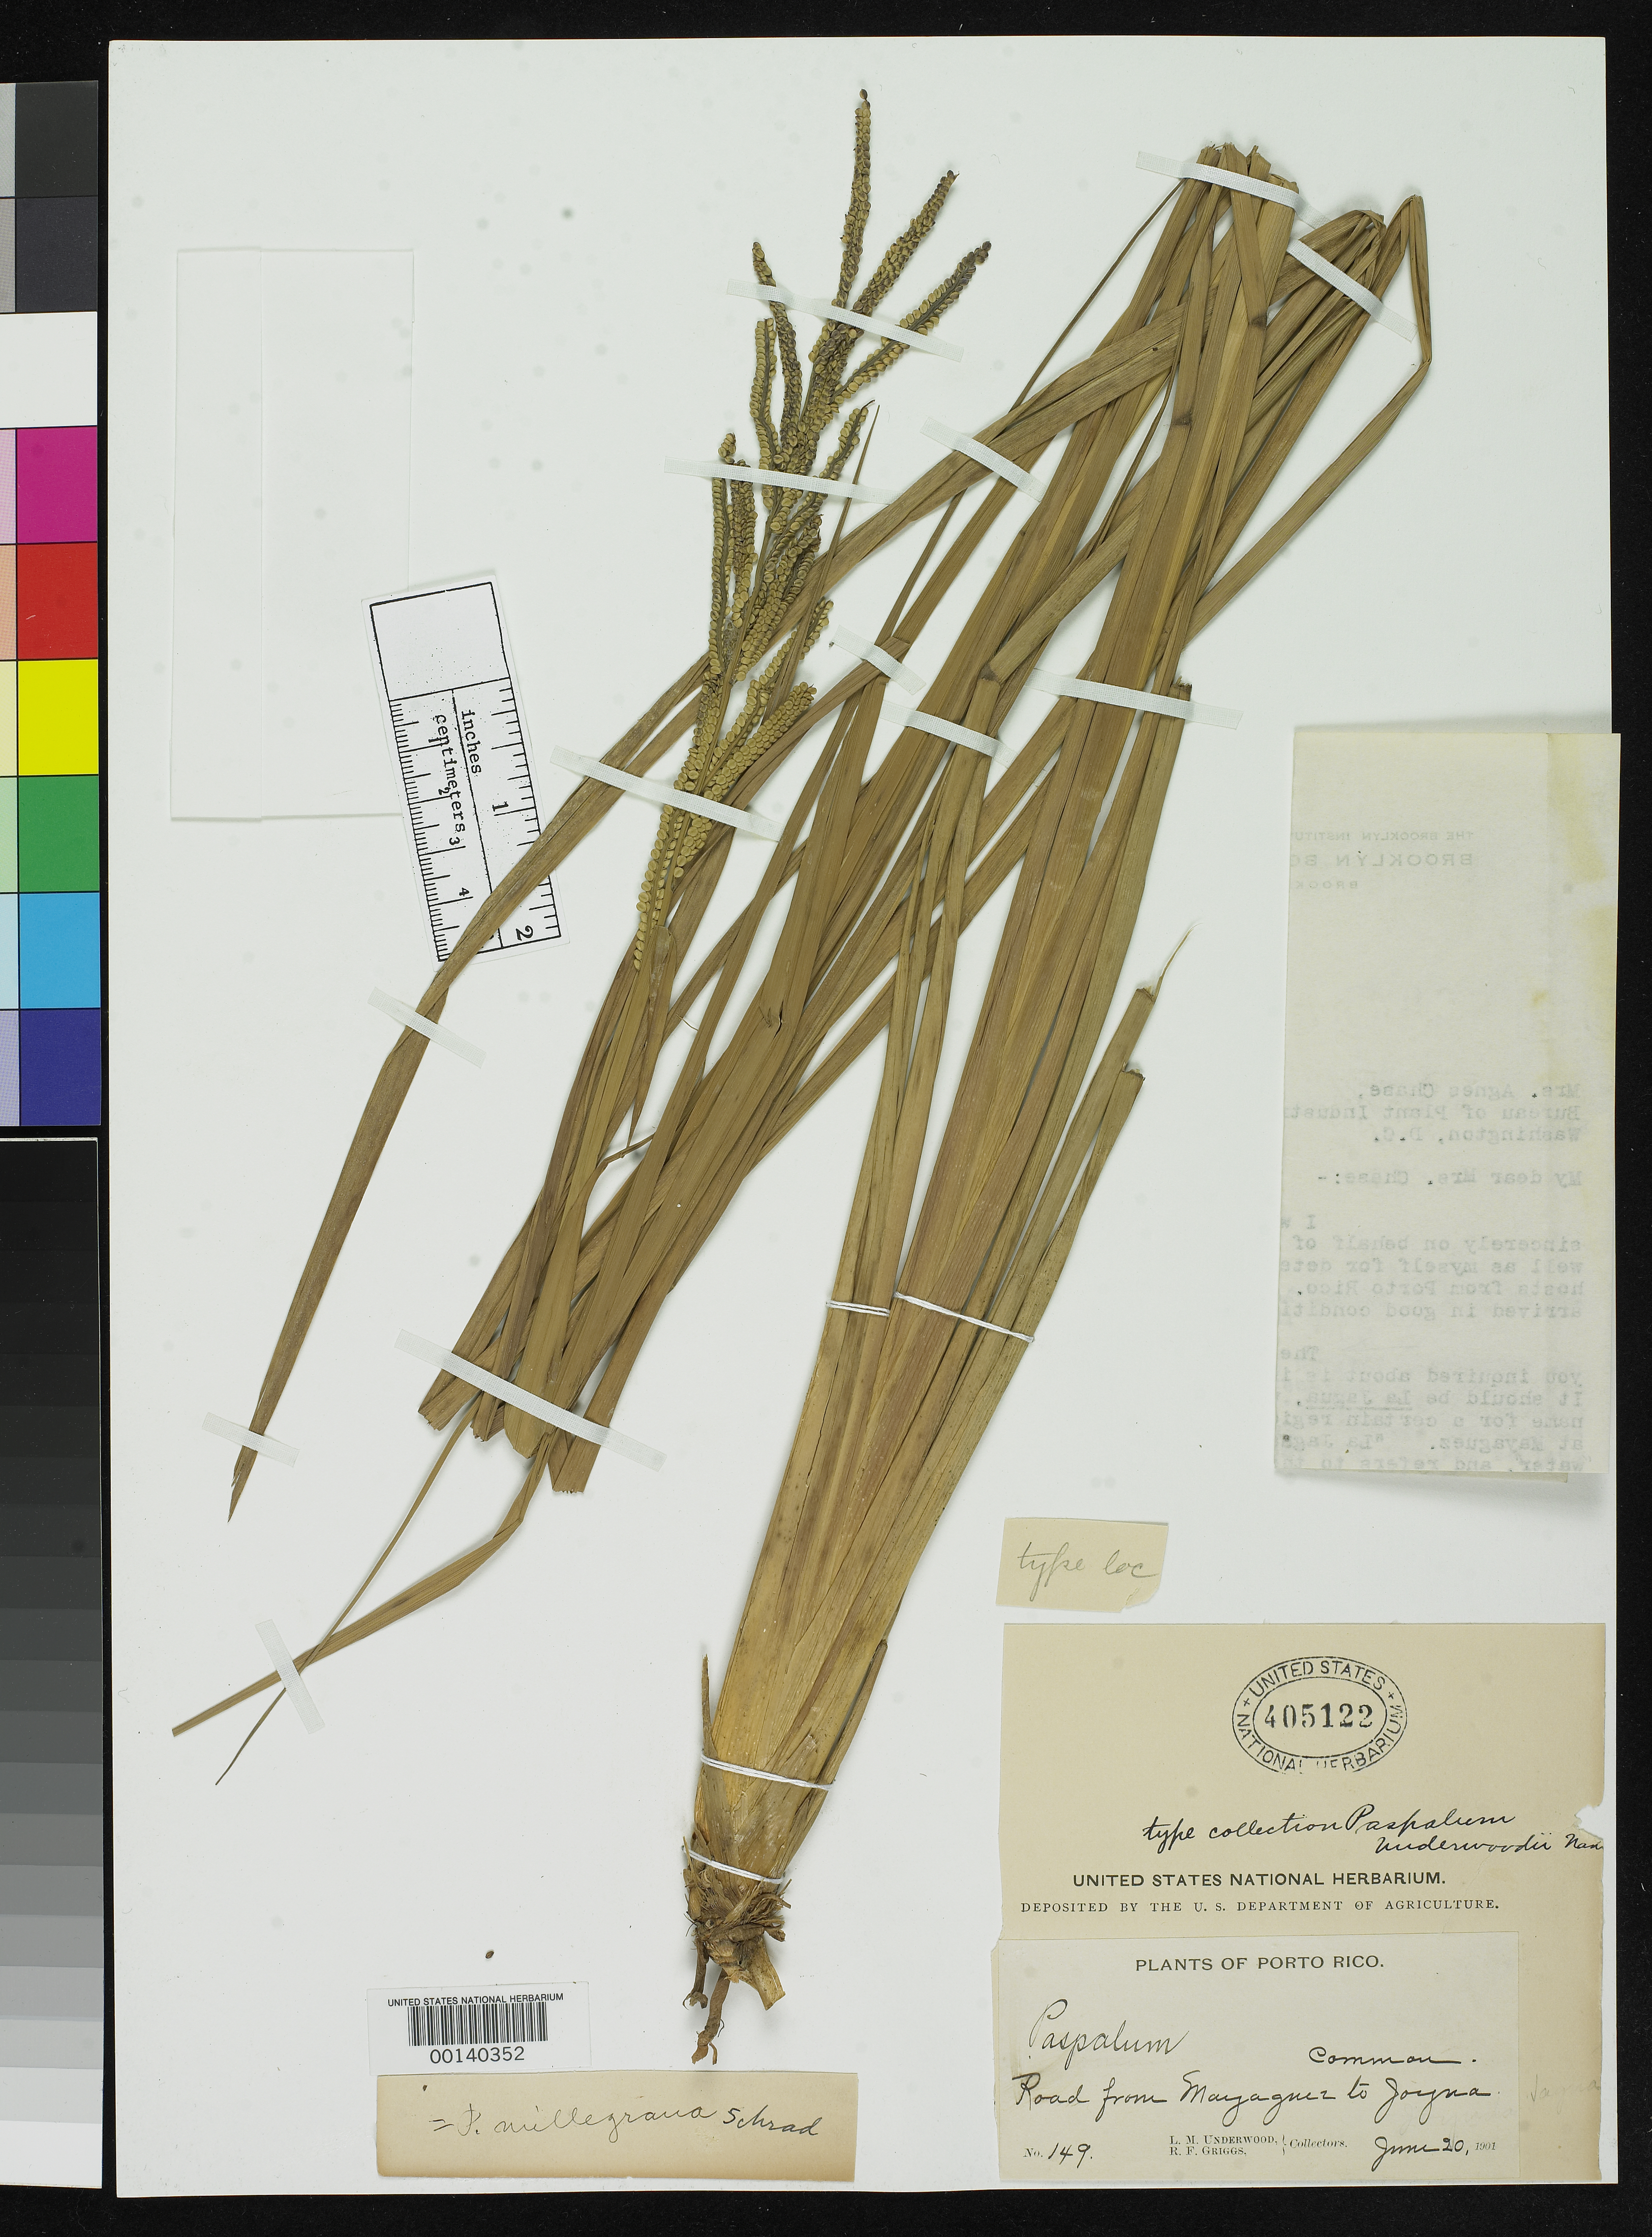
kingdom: Plantae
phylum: Tracheophyta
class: Liliopsida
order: Poales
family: Poaceae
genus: Paspalum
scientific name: Paspalum underwoodii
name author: Nash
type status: Isotype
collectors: L. M. Underwood & R. F. Griggs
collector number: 149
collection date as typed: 20 Jun 1901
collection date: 1901-06-20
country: Puerto Rico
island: Greater Antilles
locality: Mayaguez to La Jagua.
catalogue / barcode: US 405122